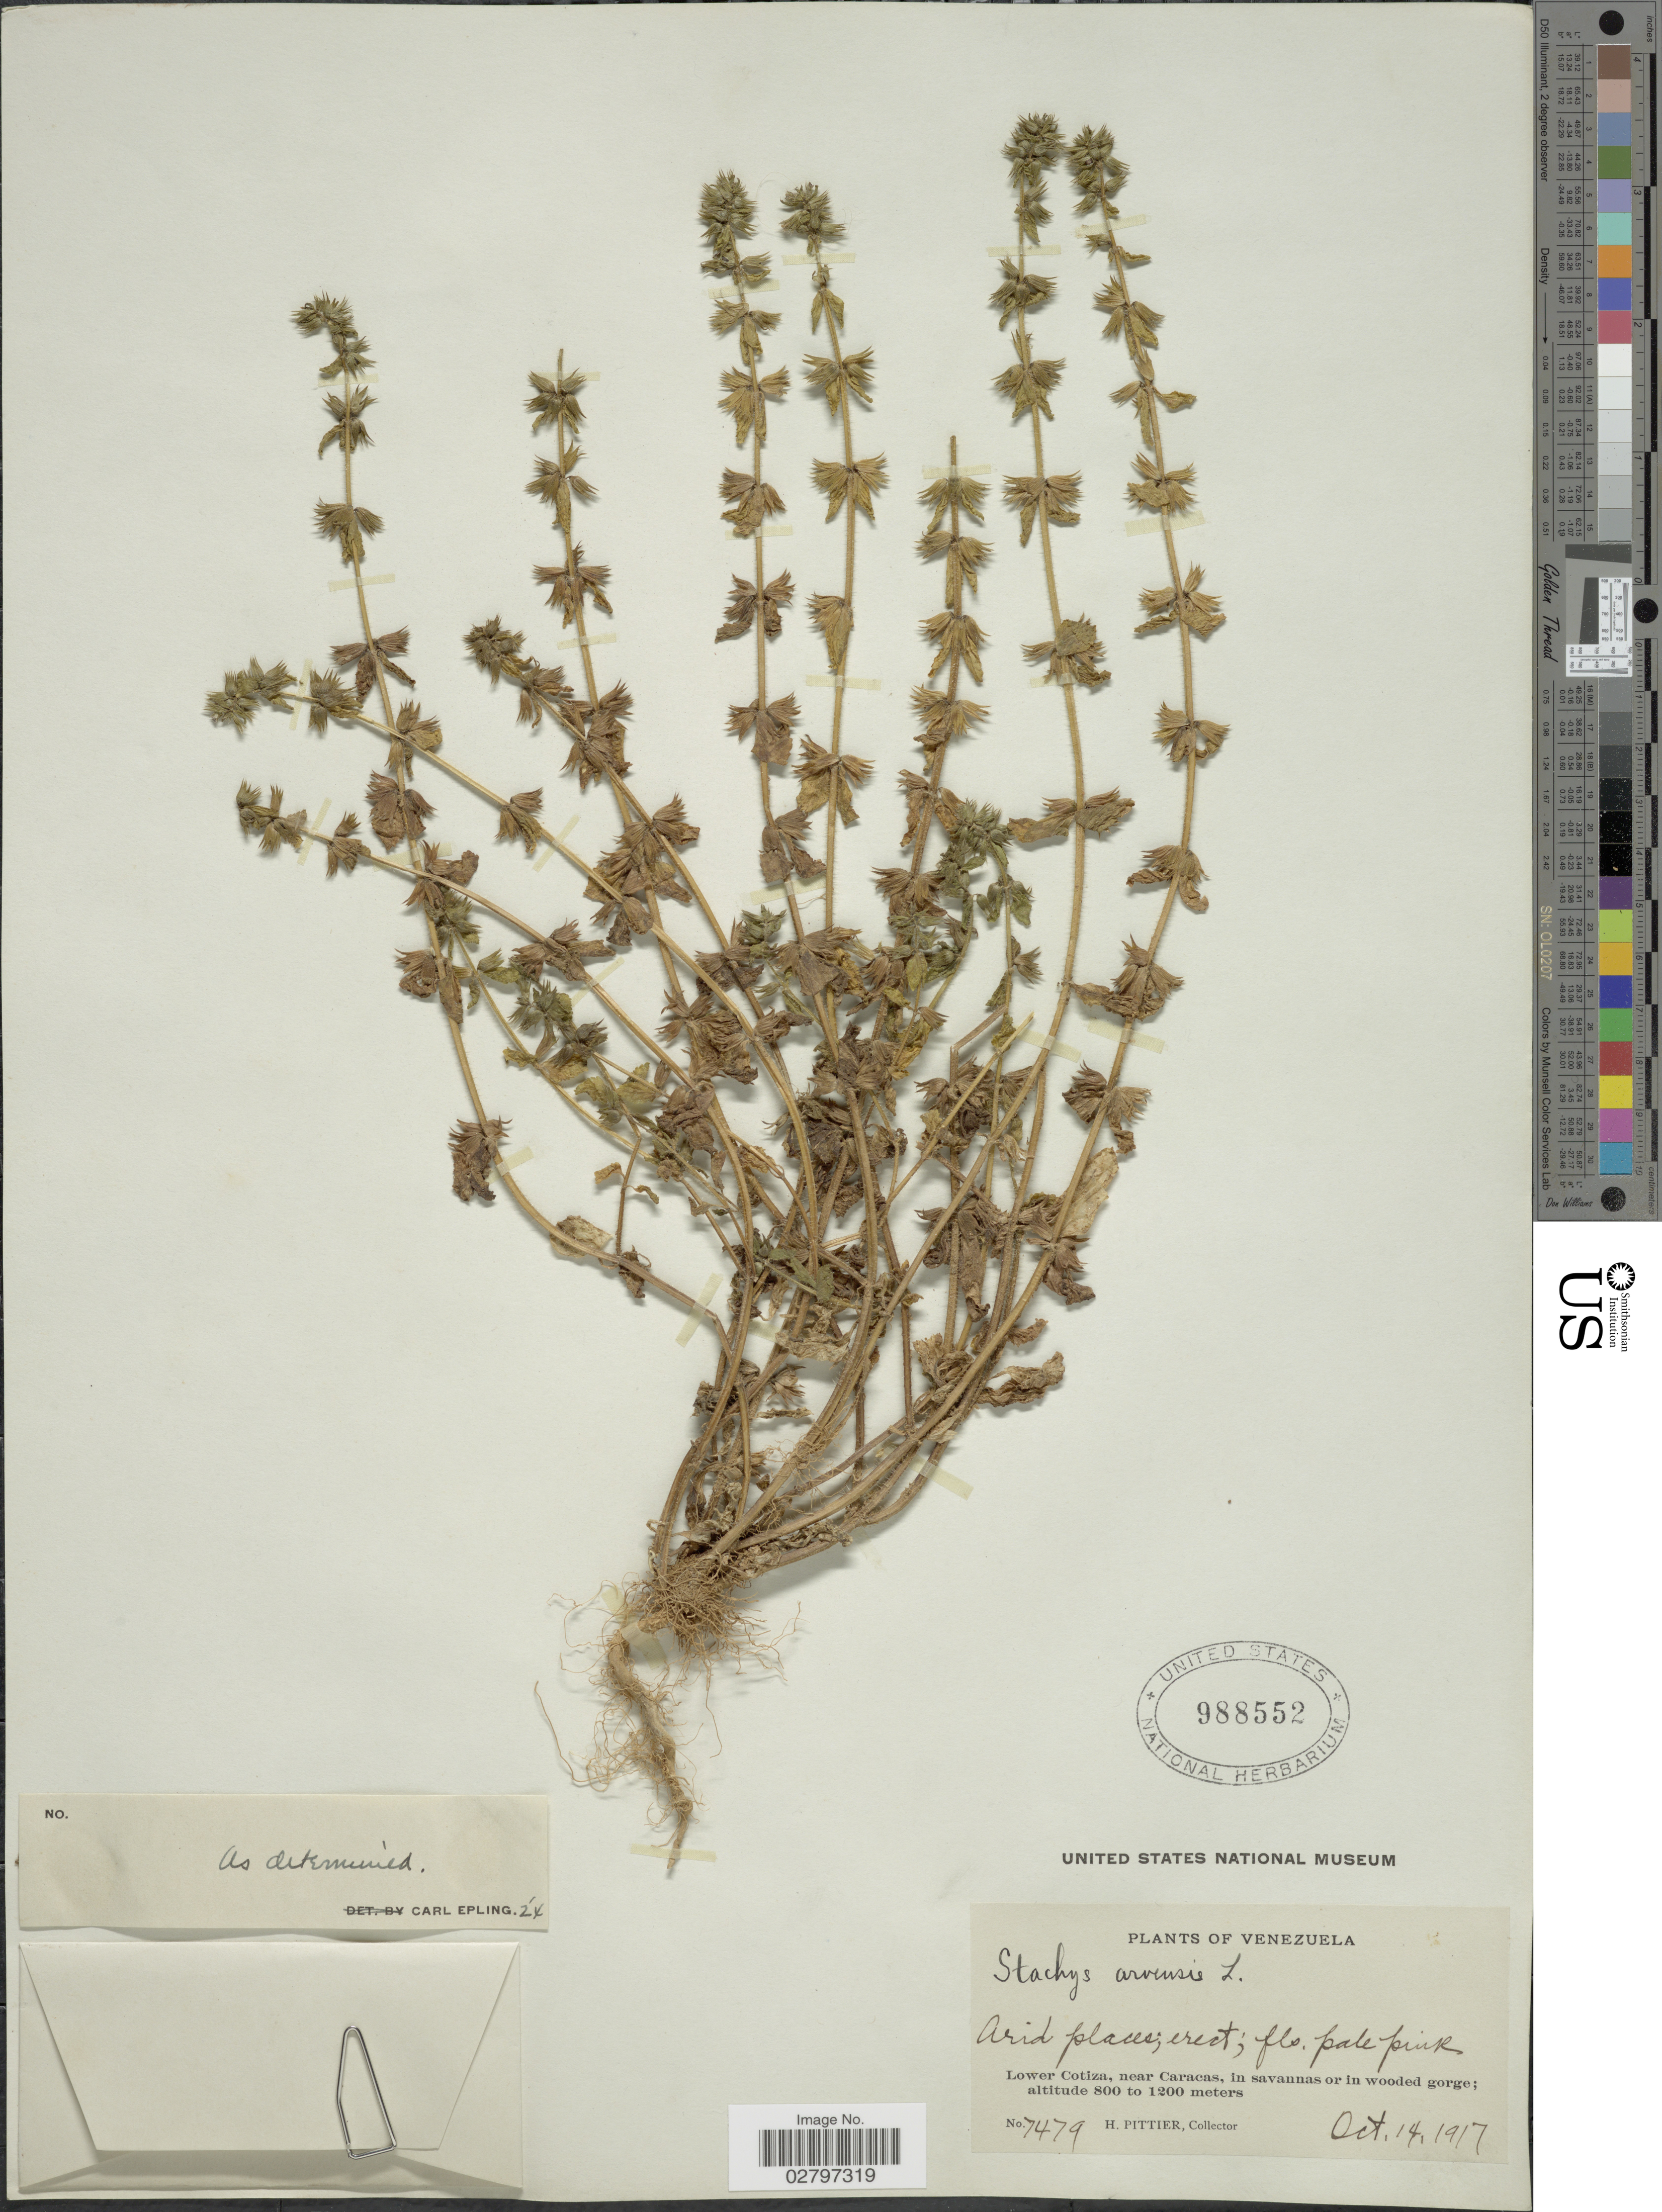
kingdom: Plantae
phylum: Tracheophyta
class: Magnoliopsida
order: Lamiales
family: Lamiaceae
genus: Stachys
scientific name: Stachys arvensis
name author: (L.) L.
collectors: H. F. Pittier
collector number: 7479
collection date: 1917-10-14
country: Venezuela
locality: Lower Cotiza, near Caracas.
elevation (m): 800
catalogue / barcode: US 988552